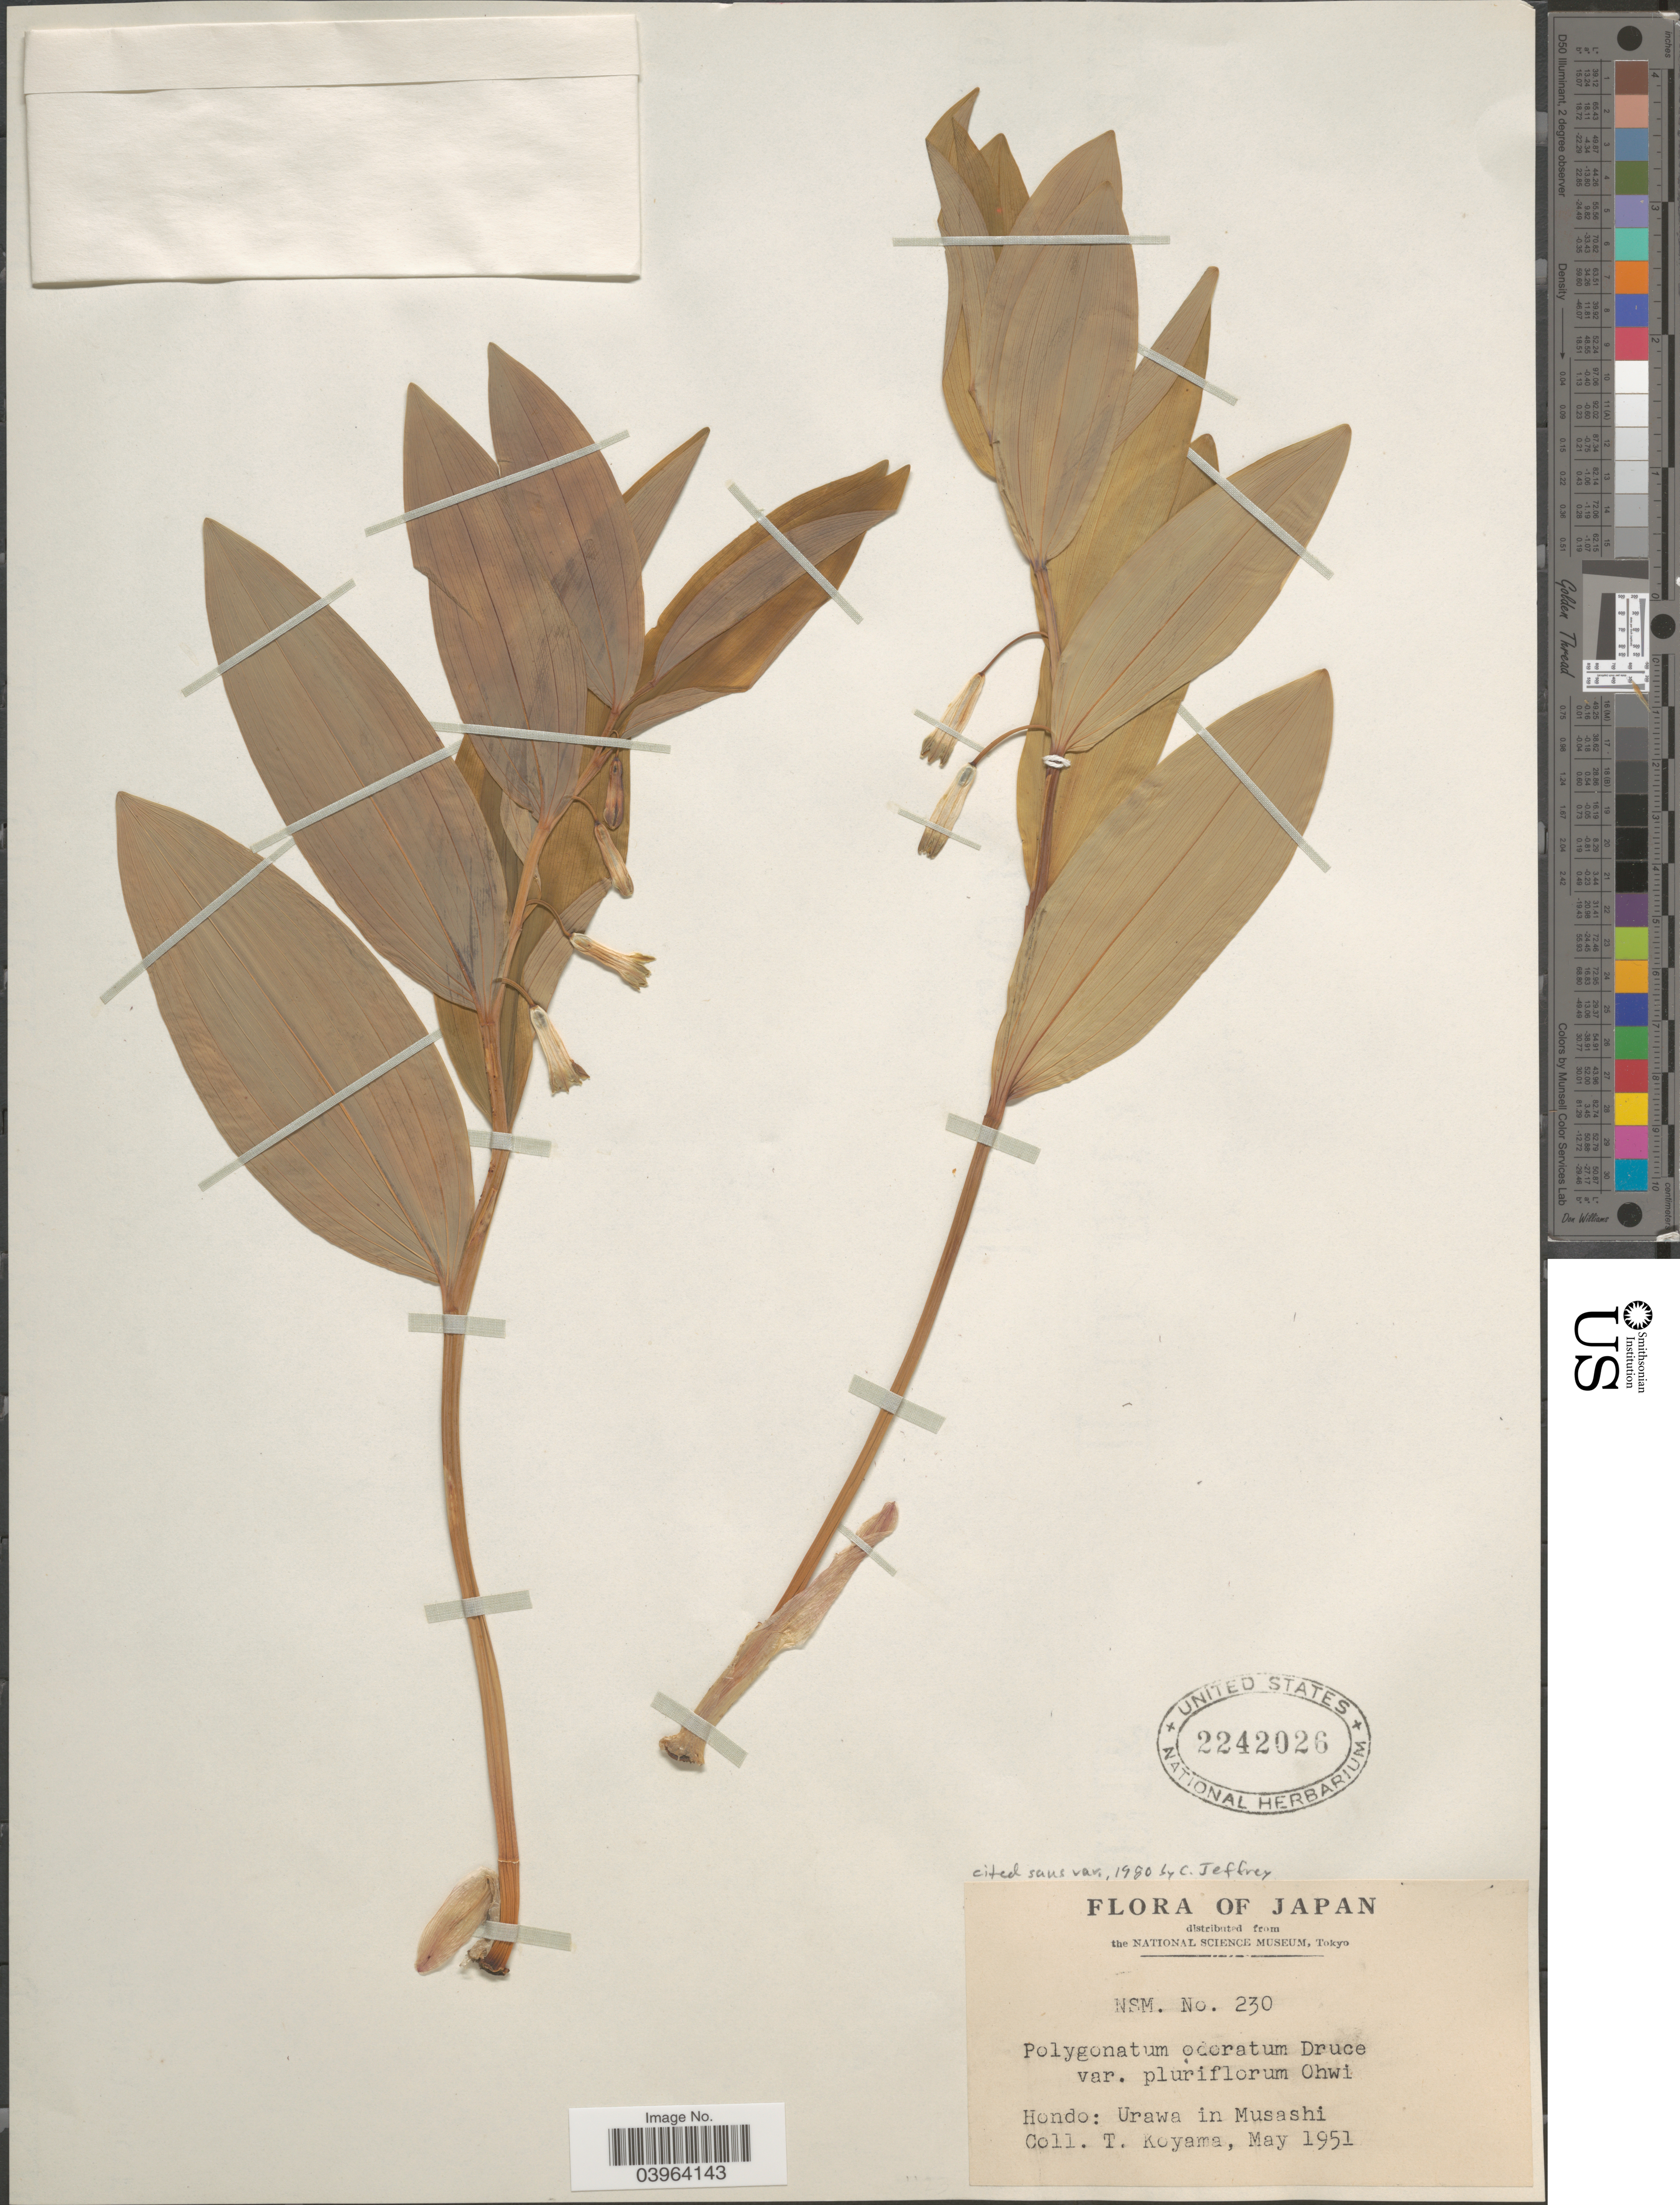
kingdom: Plantae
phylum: Tracheophyta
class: Liliopsida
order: Asparagales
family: Asparagaceae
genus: Polygonatum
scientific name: Polygonatum odoratum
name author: (Mill.) Druce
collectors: T. Koyama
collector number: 230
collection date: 1951-05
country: Japan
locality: Hondo: Urawa in Musashi.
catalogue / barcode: US 2242026